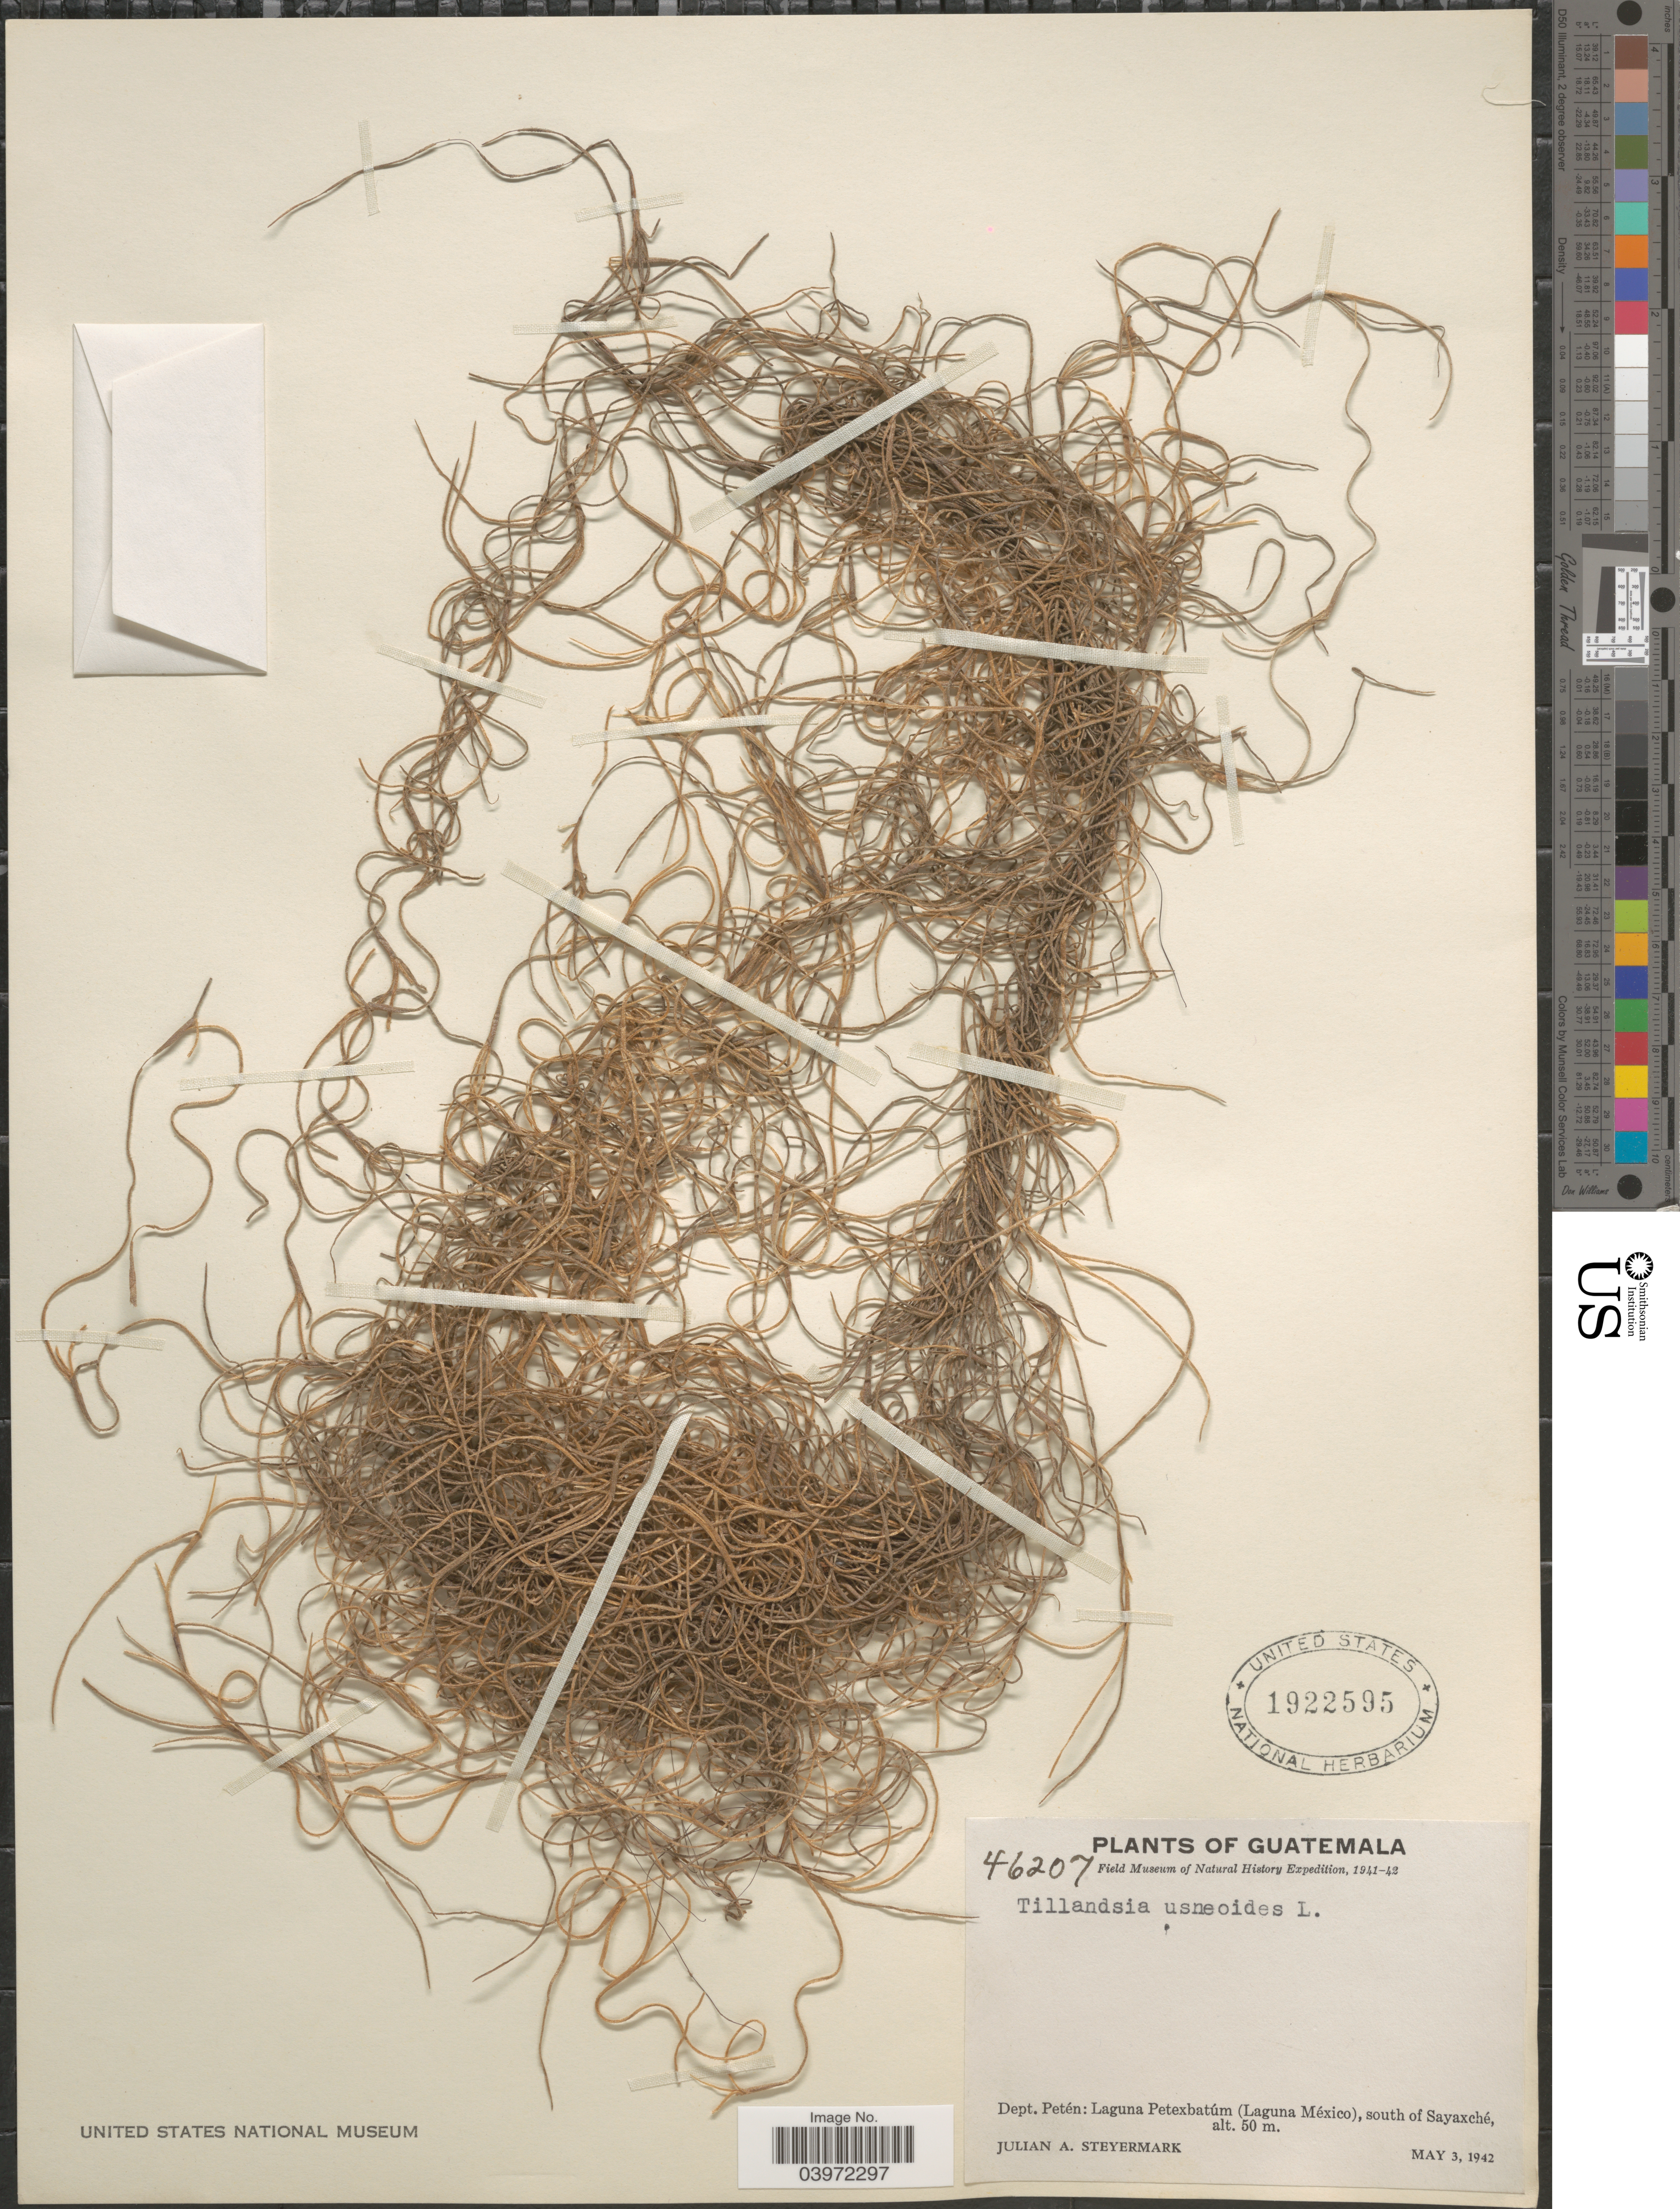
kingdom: Plantae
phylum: Tracheophyta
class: Liliopsida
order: Poales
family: Bromeliaceae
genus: Tillandsia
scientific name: Tillandsia usneoides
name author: (L.) L.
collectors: J. Steyermark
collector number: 46207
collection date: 1942-05-03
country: Guatemala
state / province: El Peten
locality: Dept. Petén: Laguna Petexbatúm (Laguna México), south of Sayaxché.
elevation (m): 50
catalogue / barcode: US 1922595